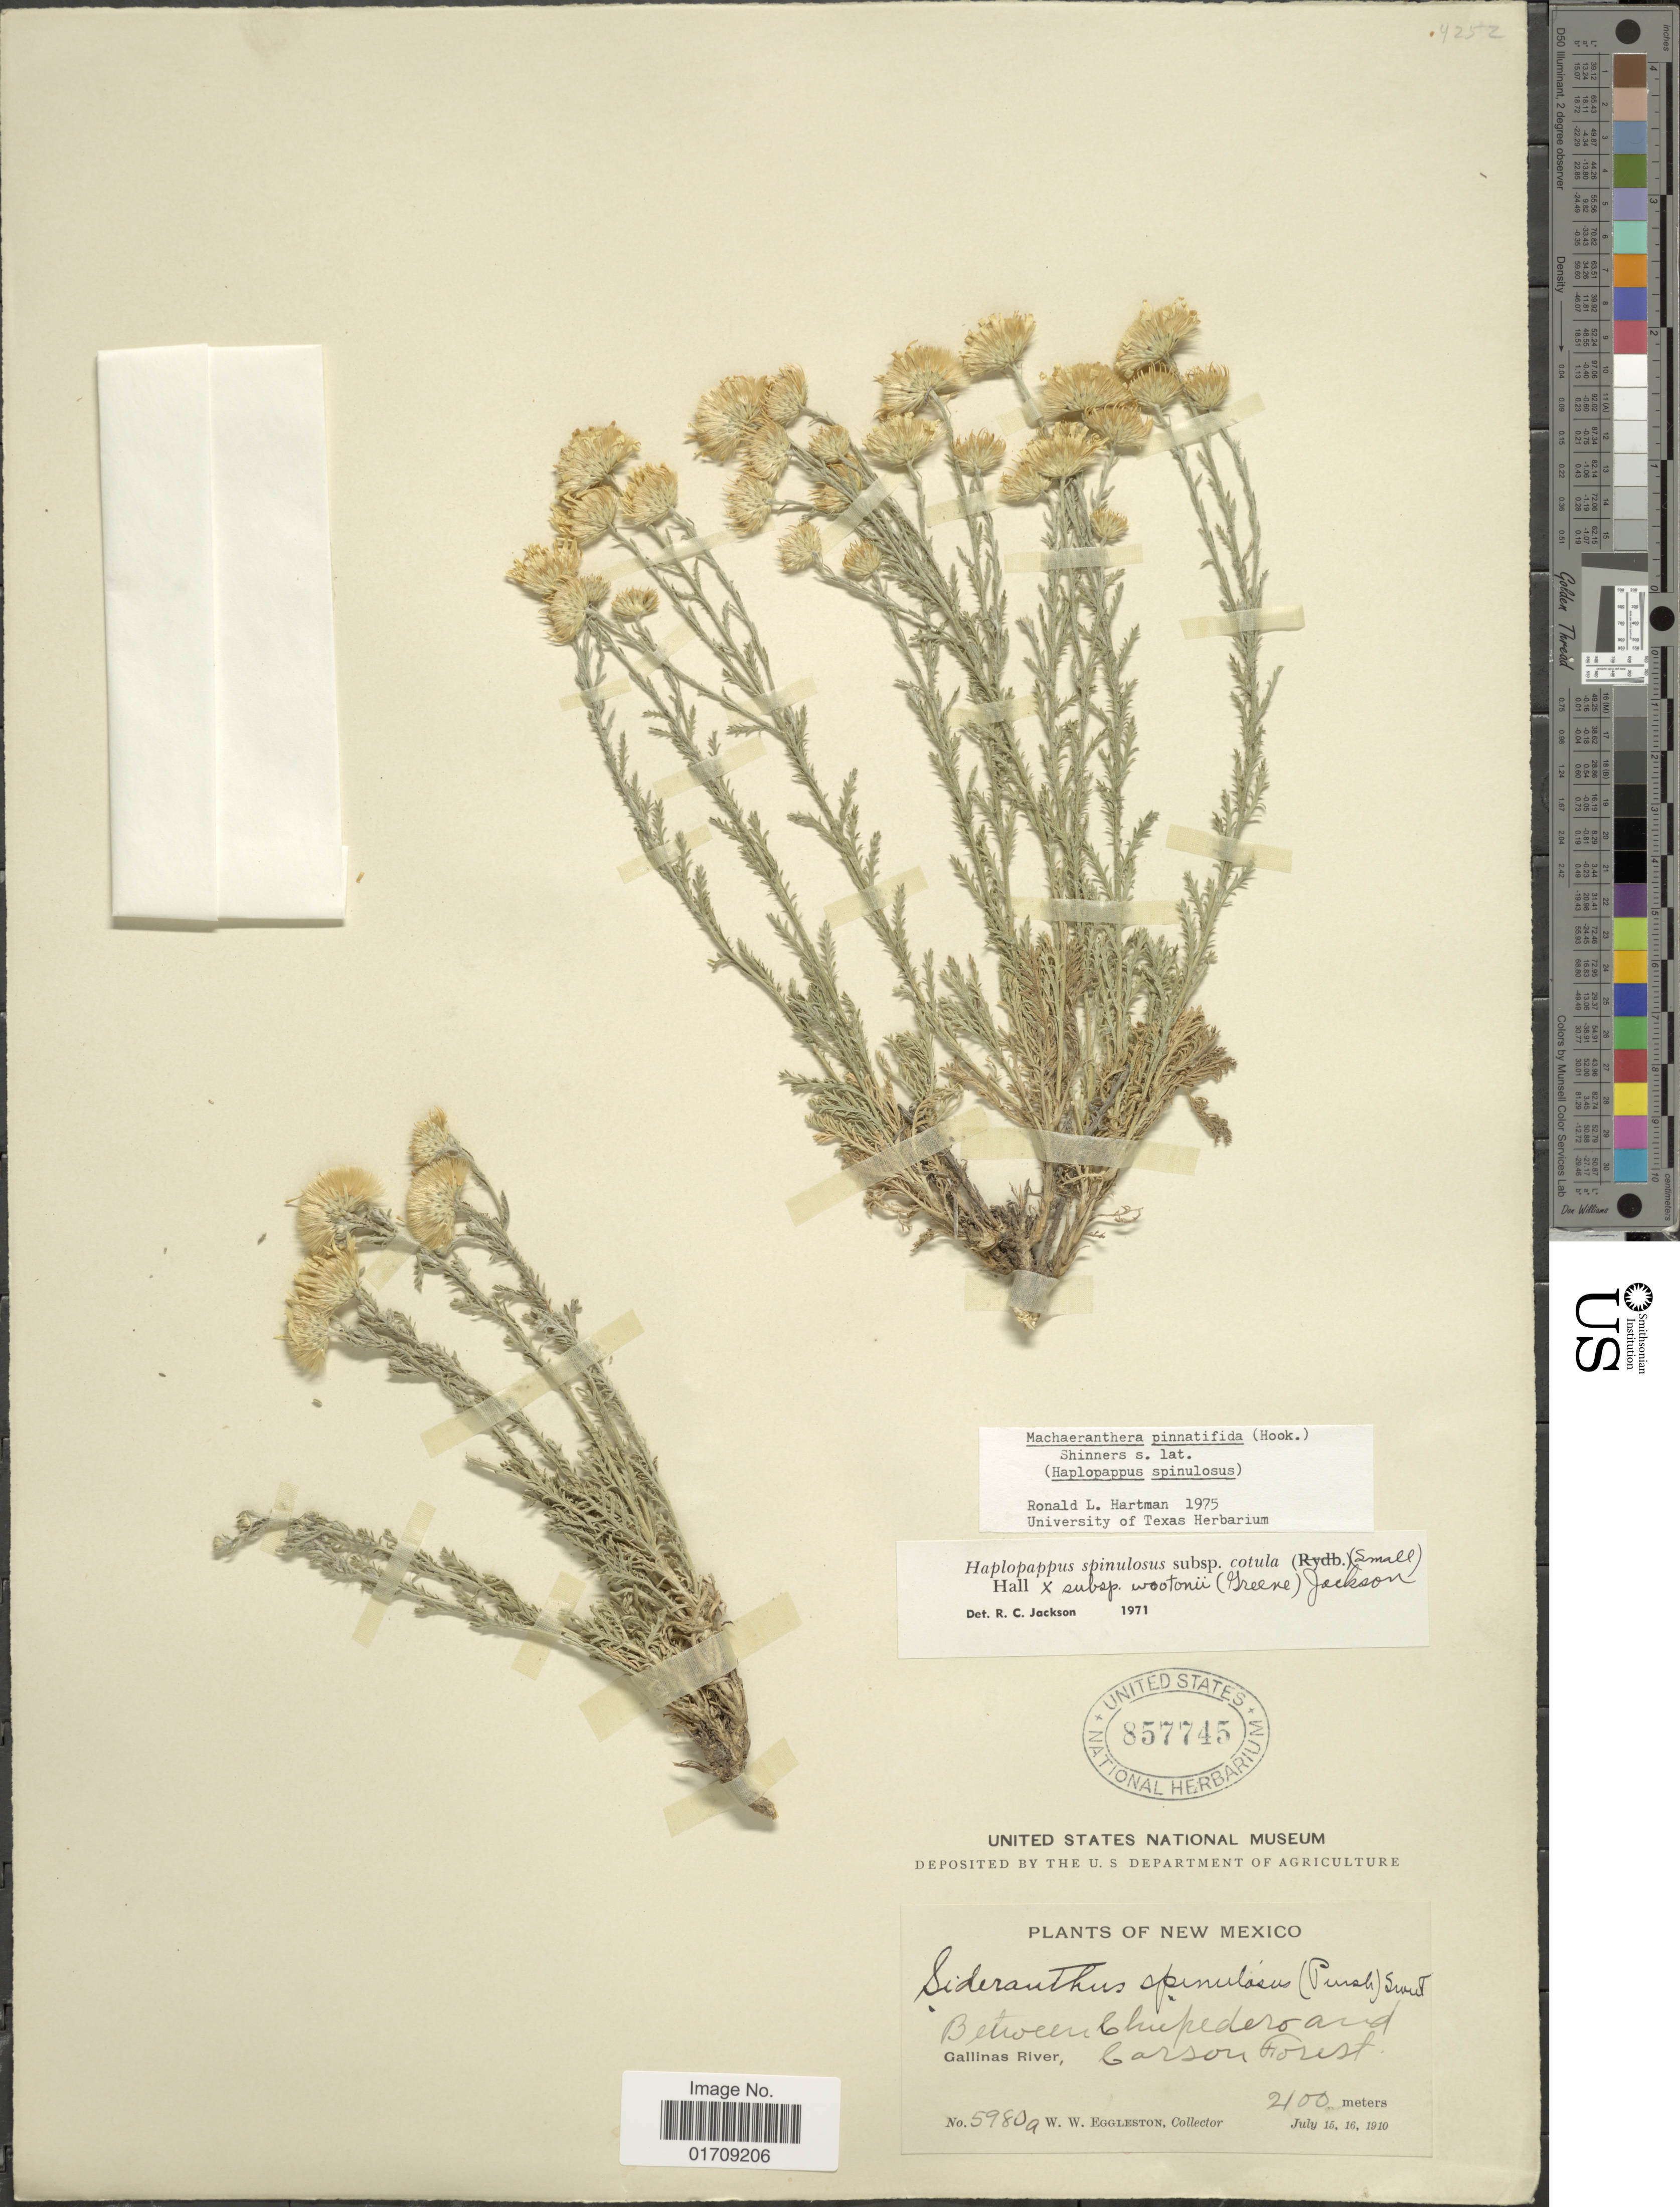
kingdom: Plantae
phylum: Tracheophyta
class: Magnoliopsida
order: Asterales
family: Asteraceae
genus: Machaeranthera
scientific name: Machaeranthera pinnatifida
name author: (Hook.) Shinners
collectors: W. W. Eggleston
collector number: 5980a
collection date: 1910-07-15/1910-07-16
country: United States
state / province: New Mexico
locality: Between Chupadero and Carson Forest, Gallinas River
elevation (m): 2100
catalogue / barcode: US 857745